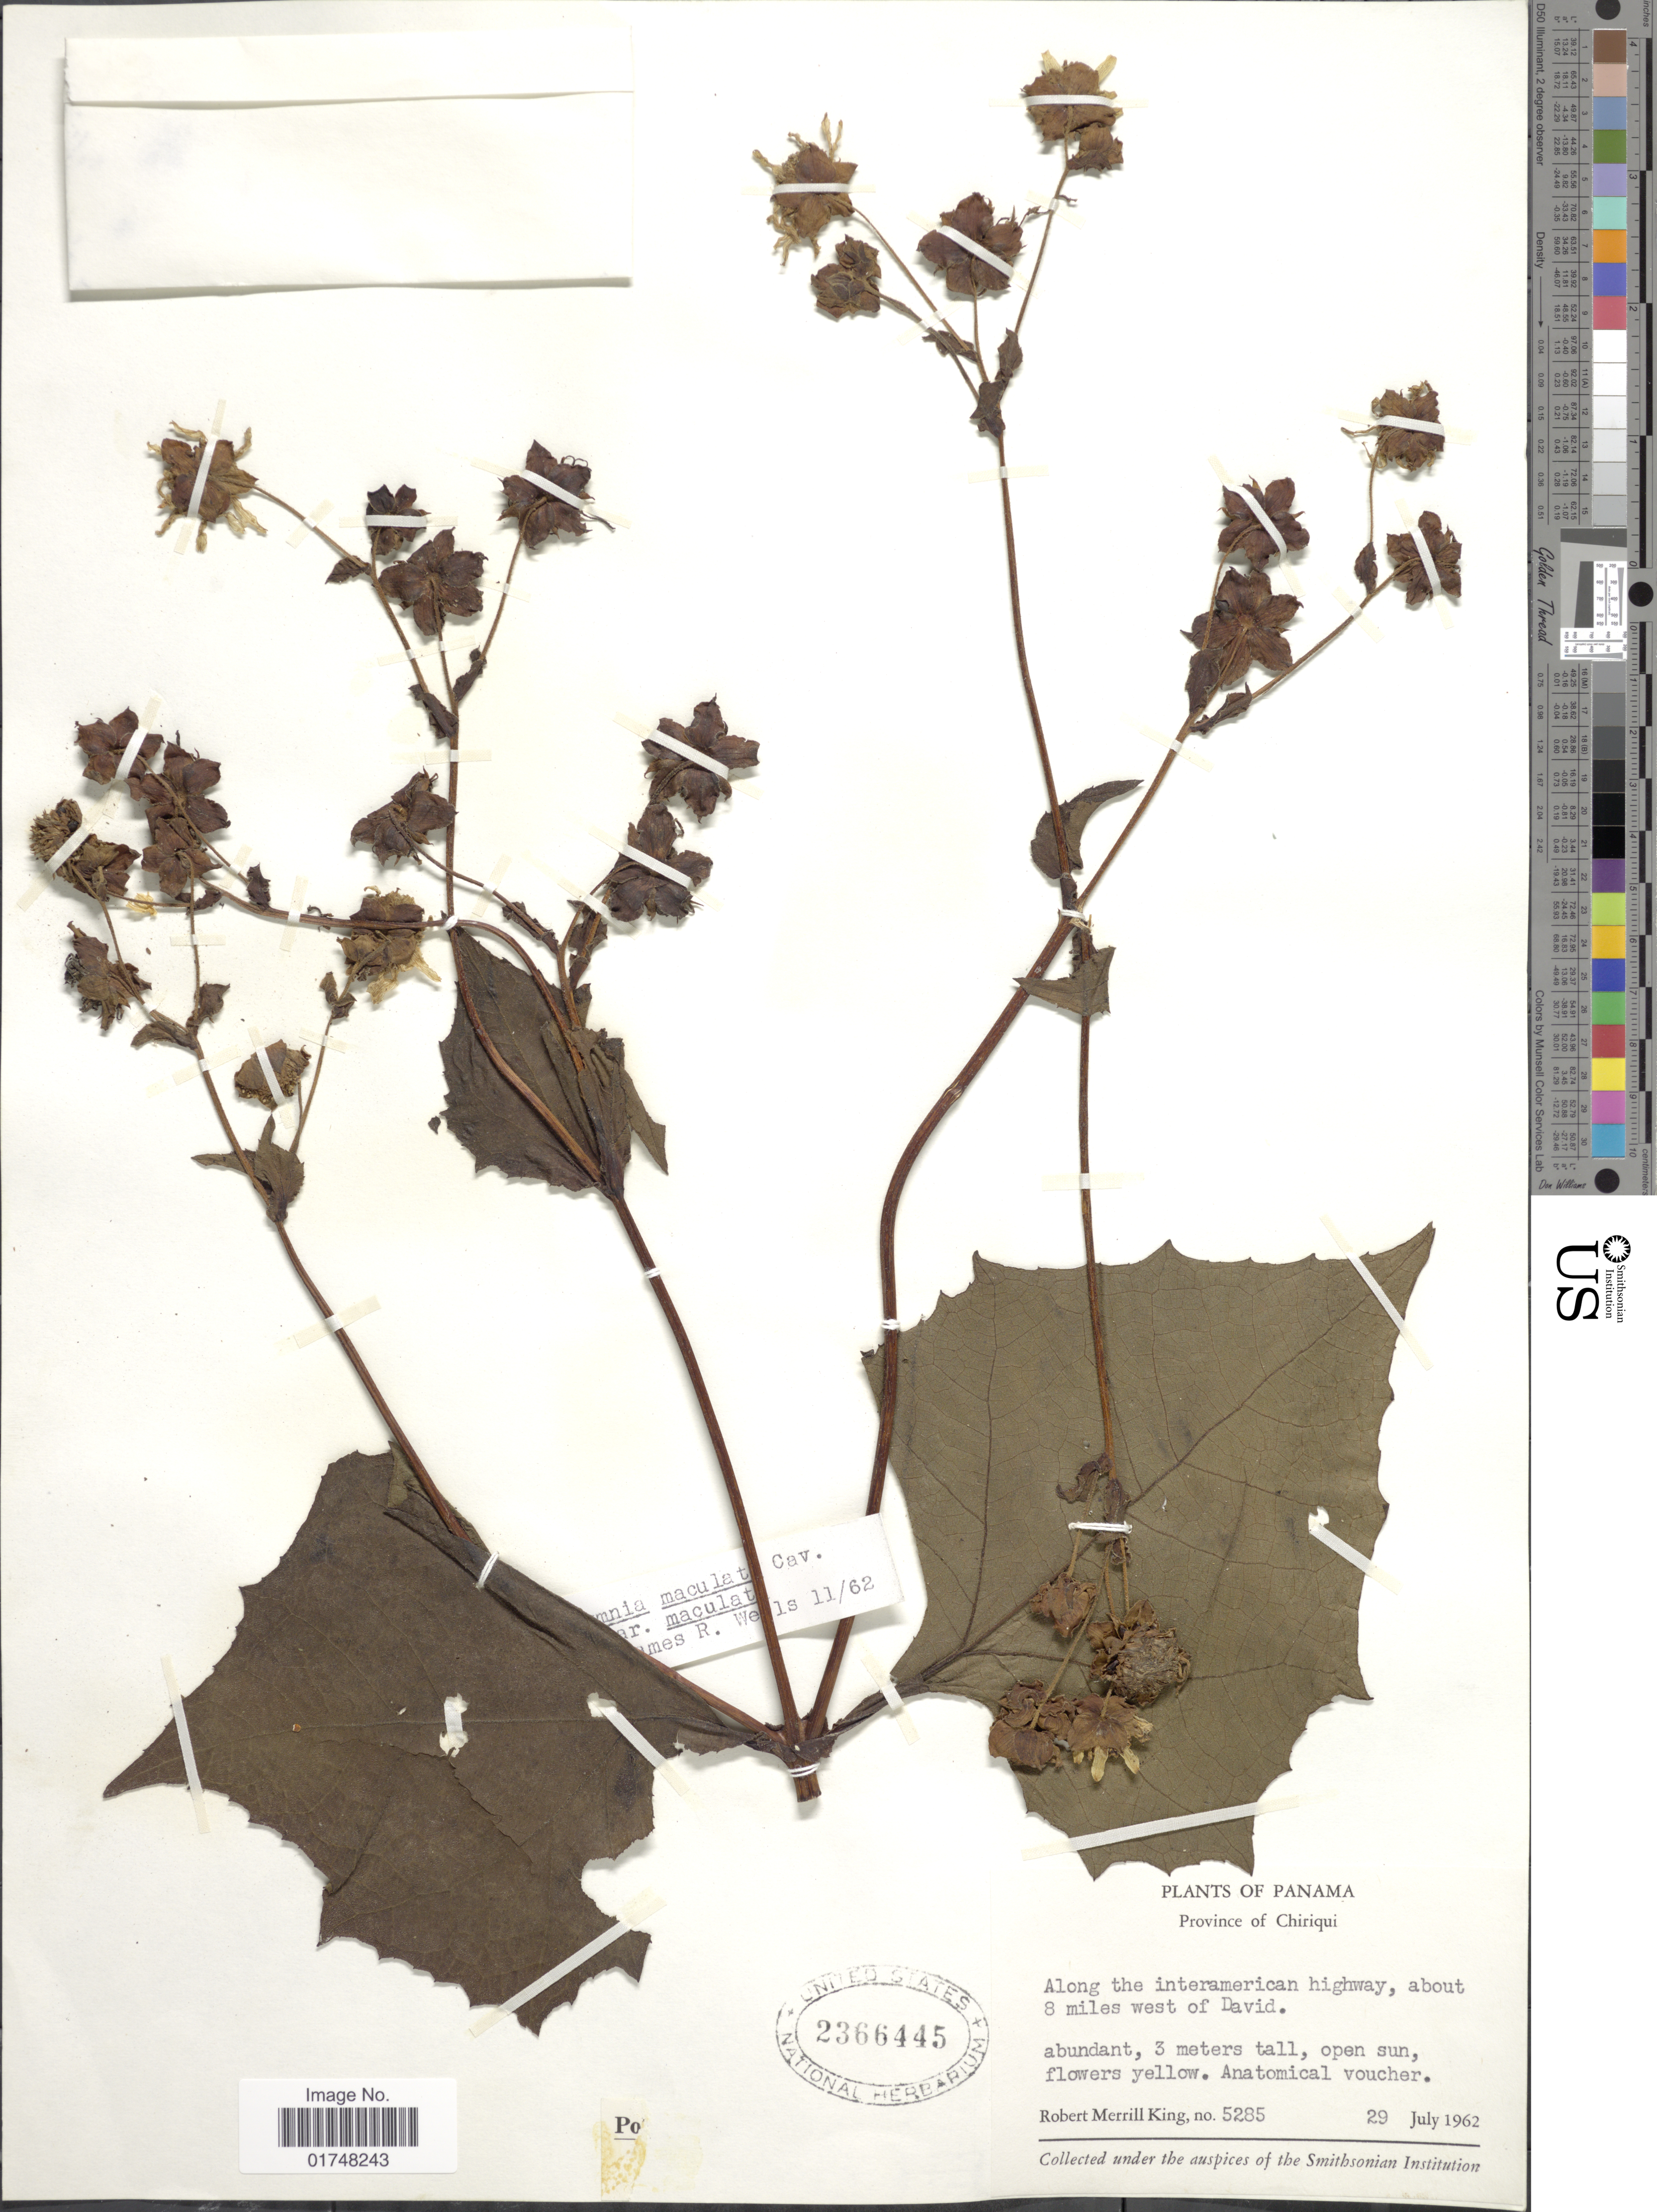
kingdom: Plantae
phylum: Tracheophyta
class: Magnoliopsida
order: Asterales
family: Asteraceae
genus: Smallanthus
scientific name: Smallanthus maculatus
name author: (Cav.) H. Rob.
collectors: R. M. King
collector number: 5285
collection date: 1962-07-29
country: Panama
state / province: Chiriqui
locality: Along the Interamerican highway, about 8 miles west of David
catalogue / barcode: US 2366445